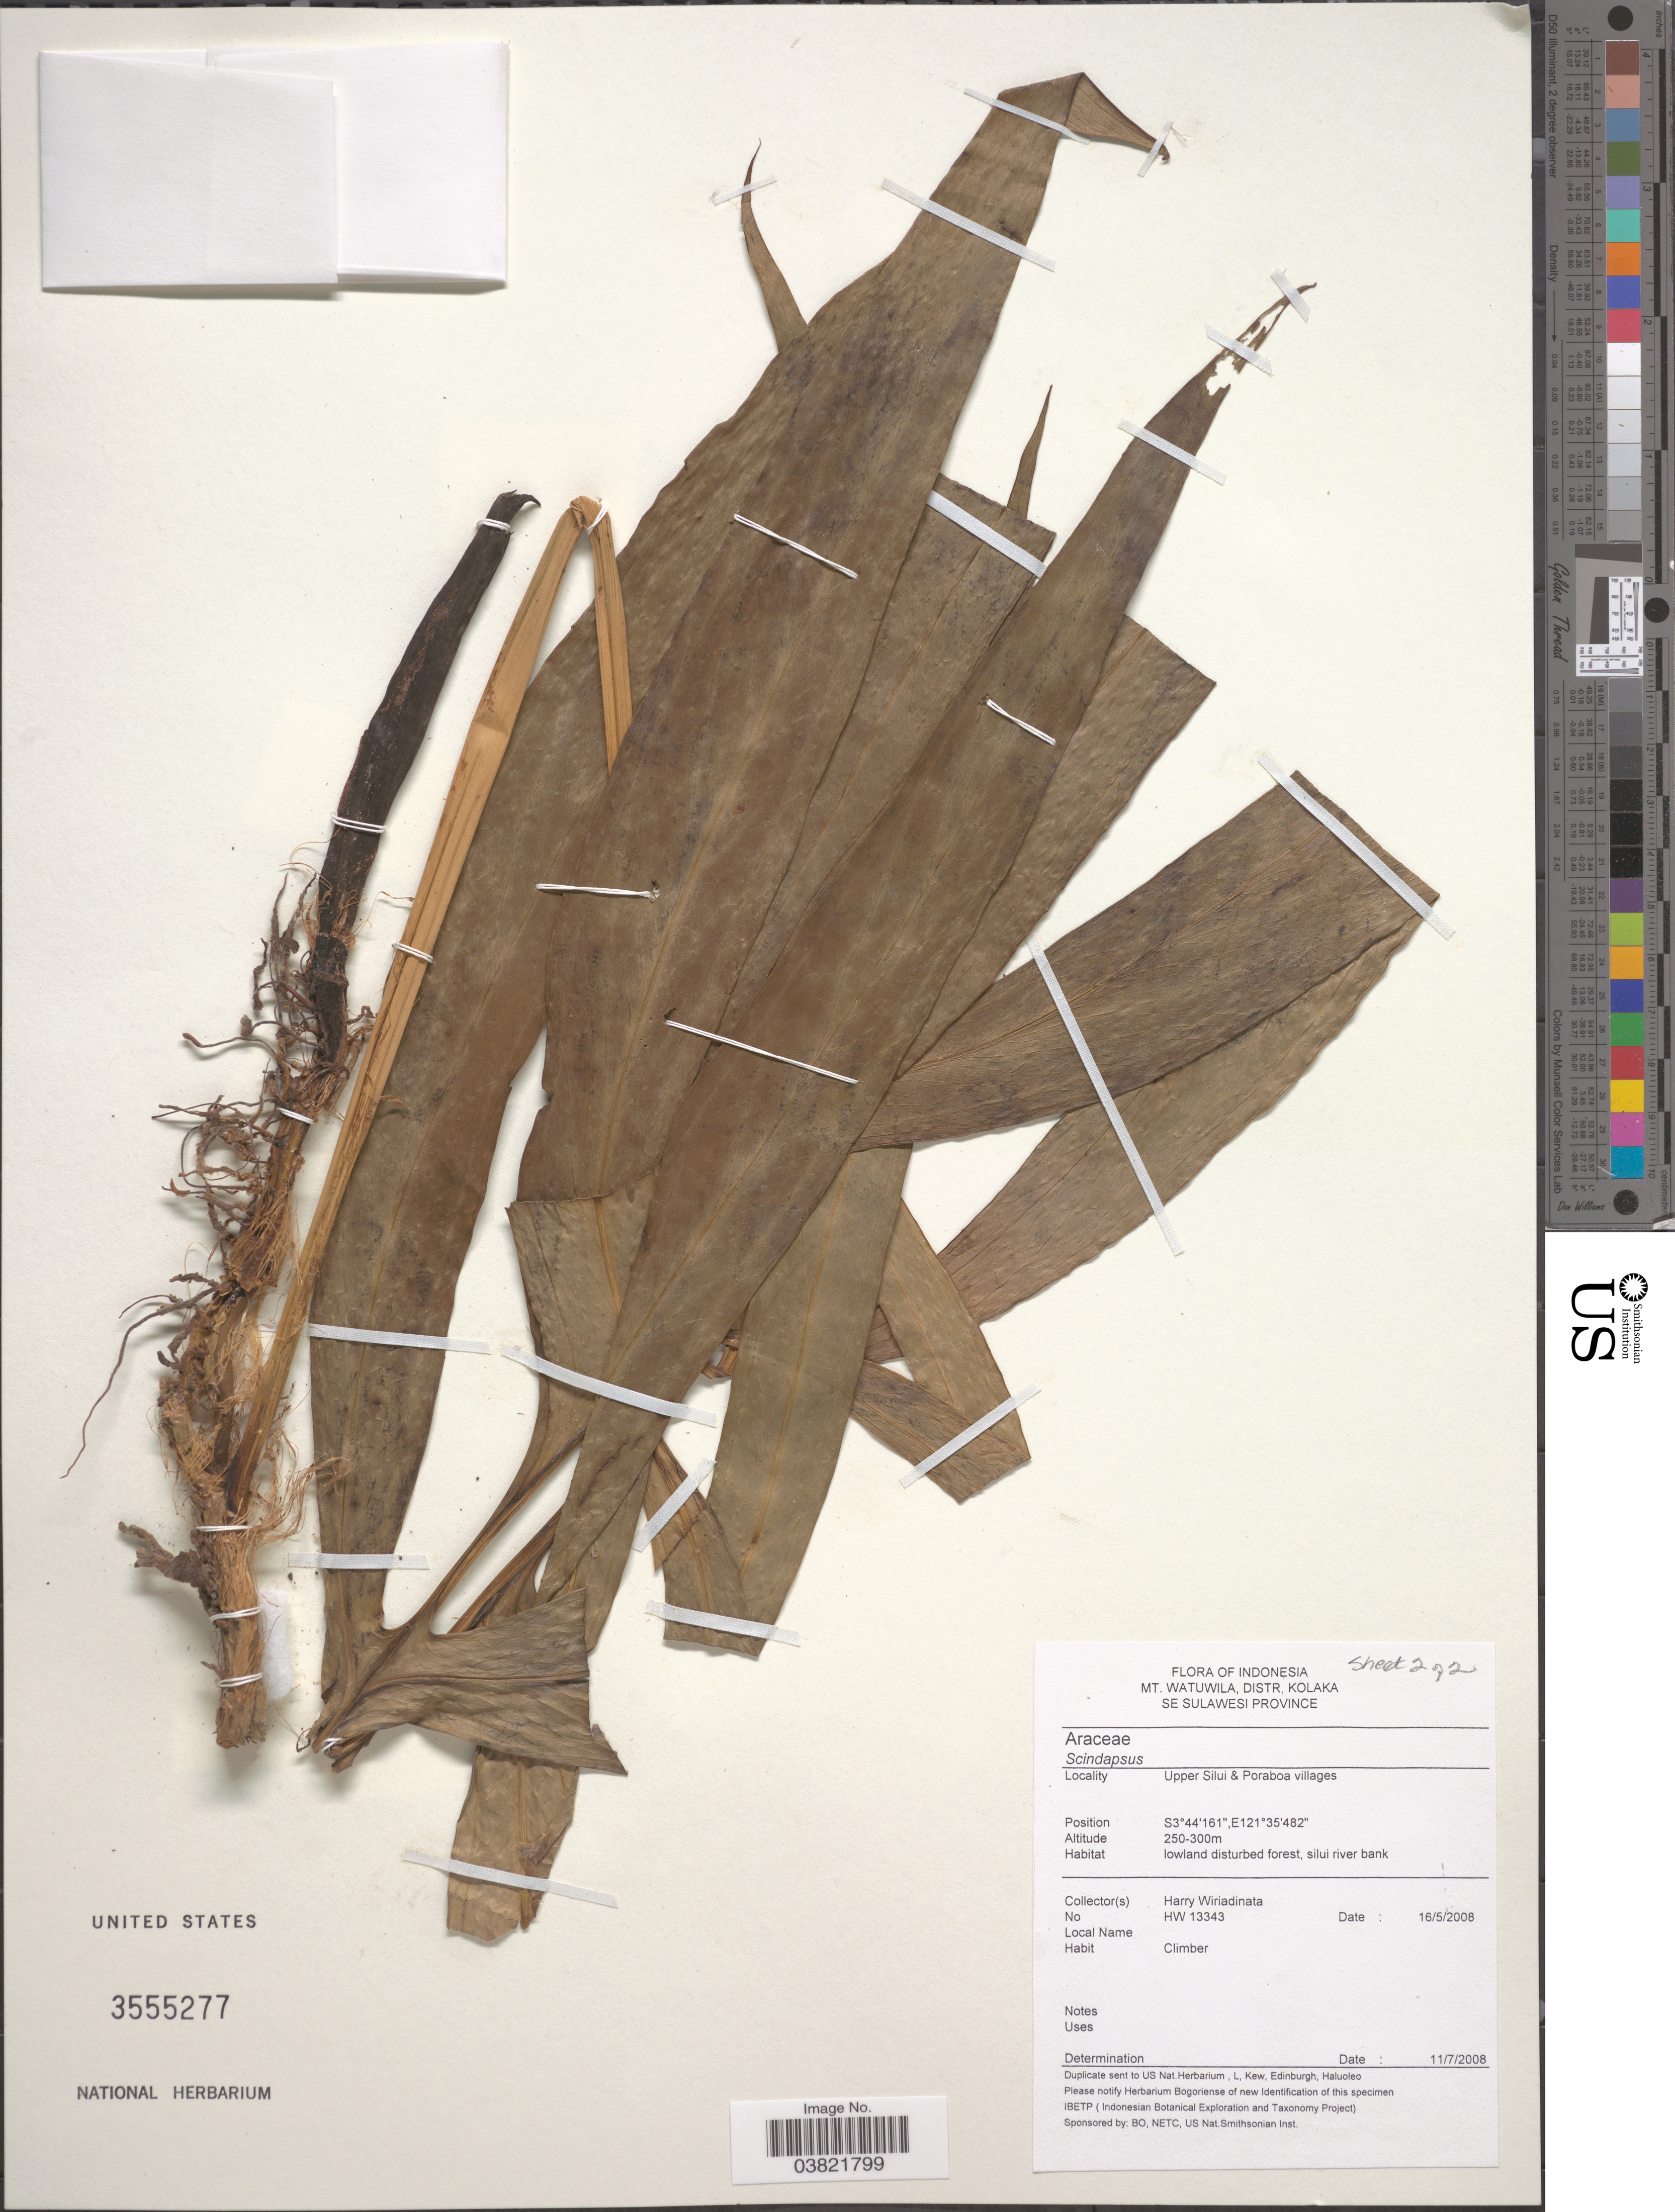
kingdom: Plantae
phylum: Tracheophyta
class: Liliopsida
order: Alismatales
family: Araceae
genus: Scindapsus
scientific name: Scindapsus sp.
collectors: H. Wiriadinata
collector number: HW13343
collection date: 2008-05-16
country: Indonesia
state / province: Sulawesi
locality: Mt. Watuwila, Distr. Kolaka, SE Sulawesi Province. Upper Silui & Poraboa villages. Silui river bank.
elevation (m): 250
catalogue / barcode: US 3555277